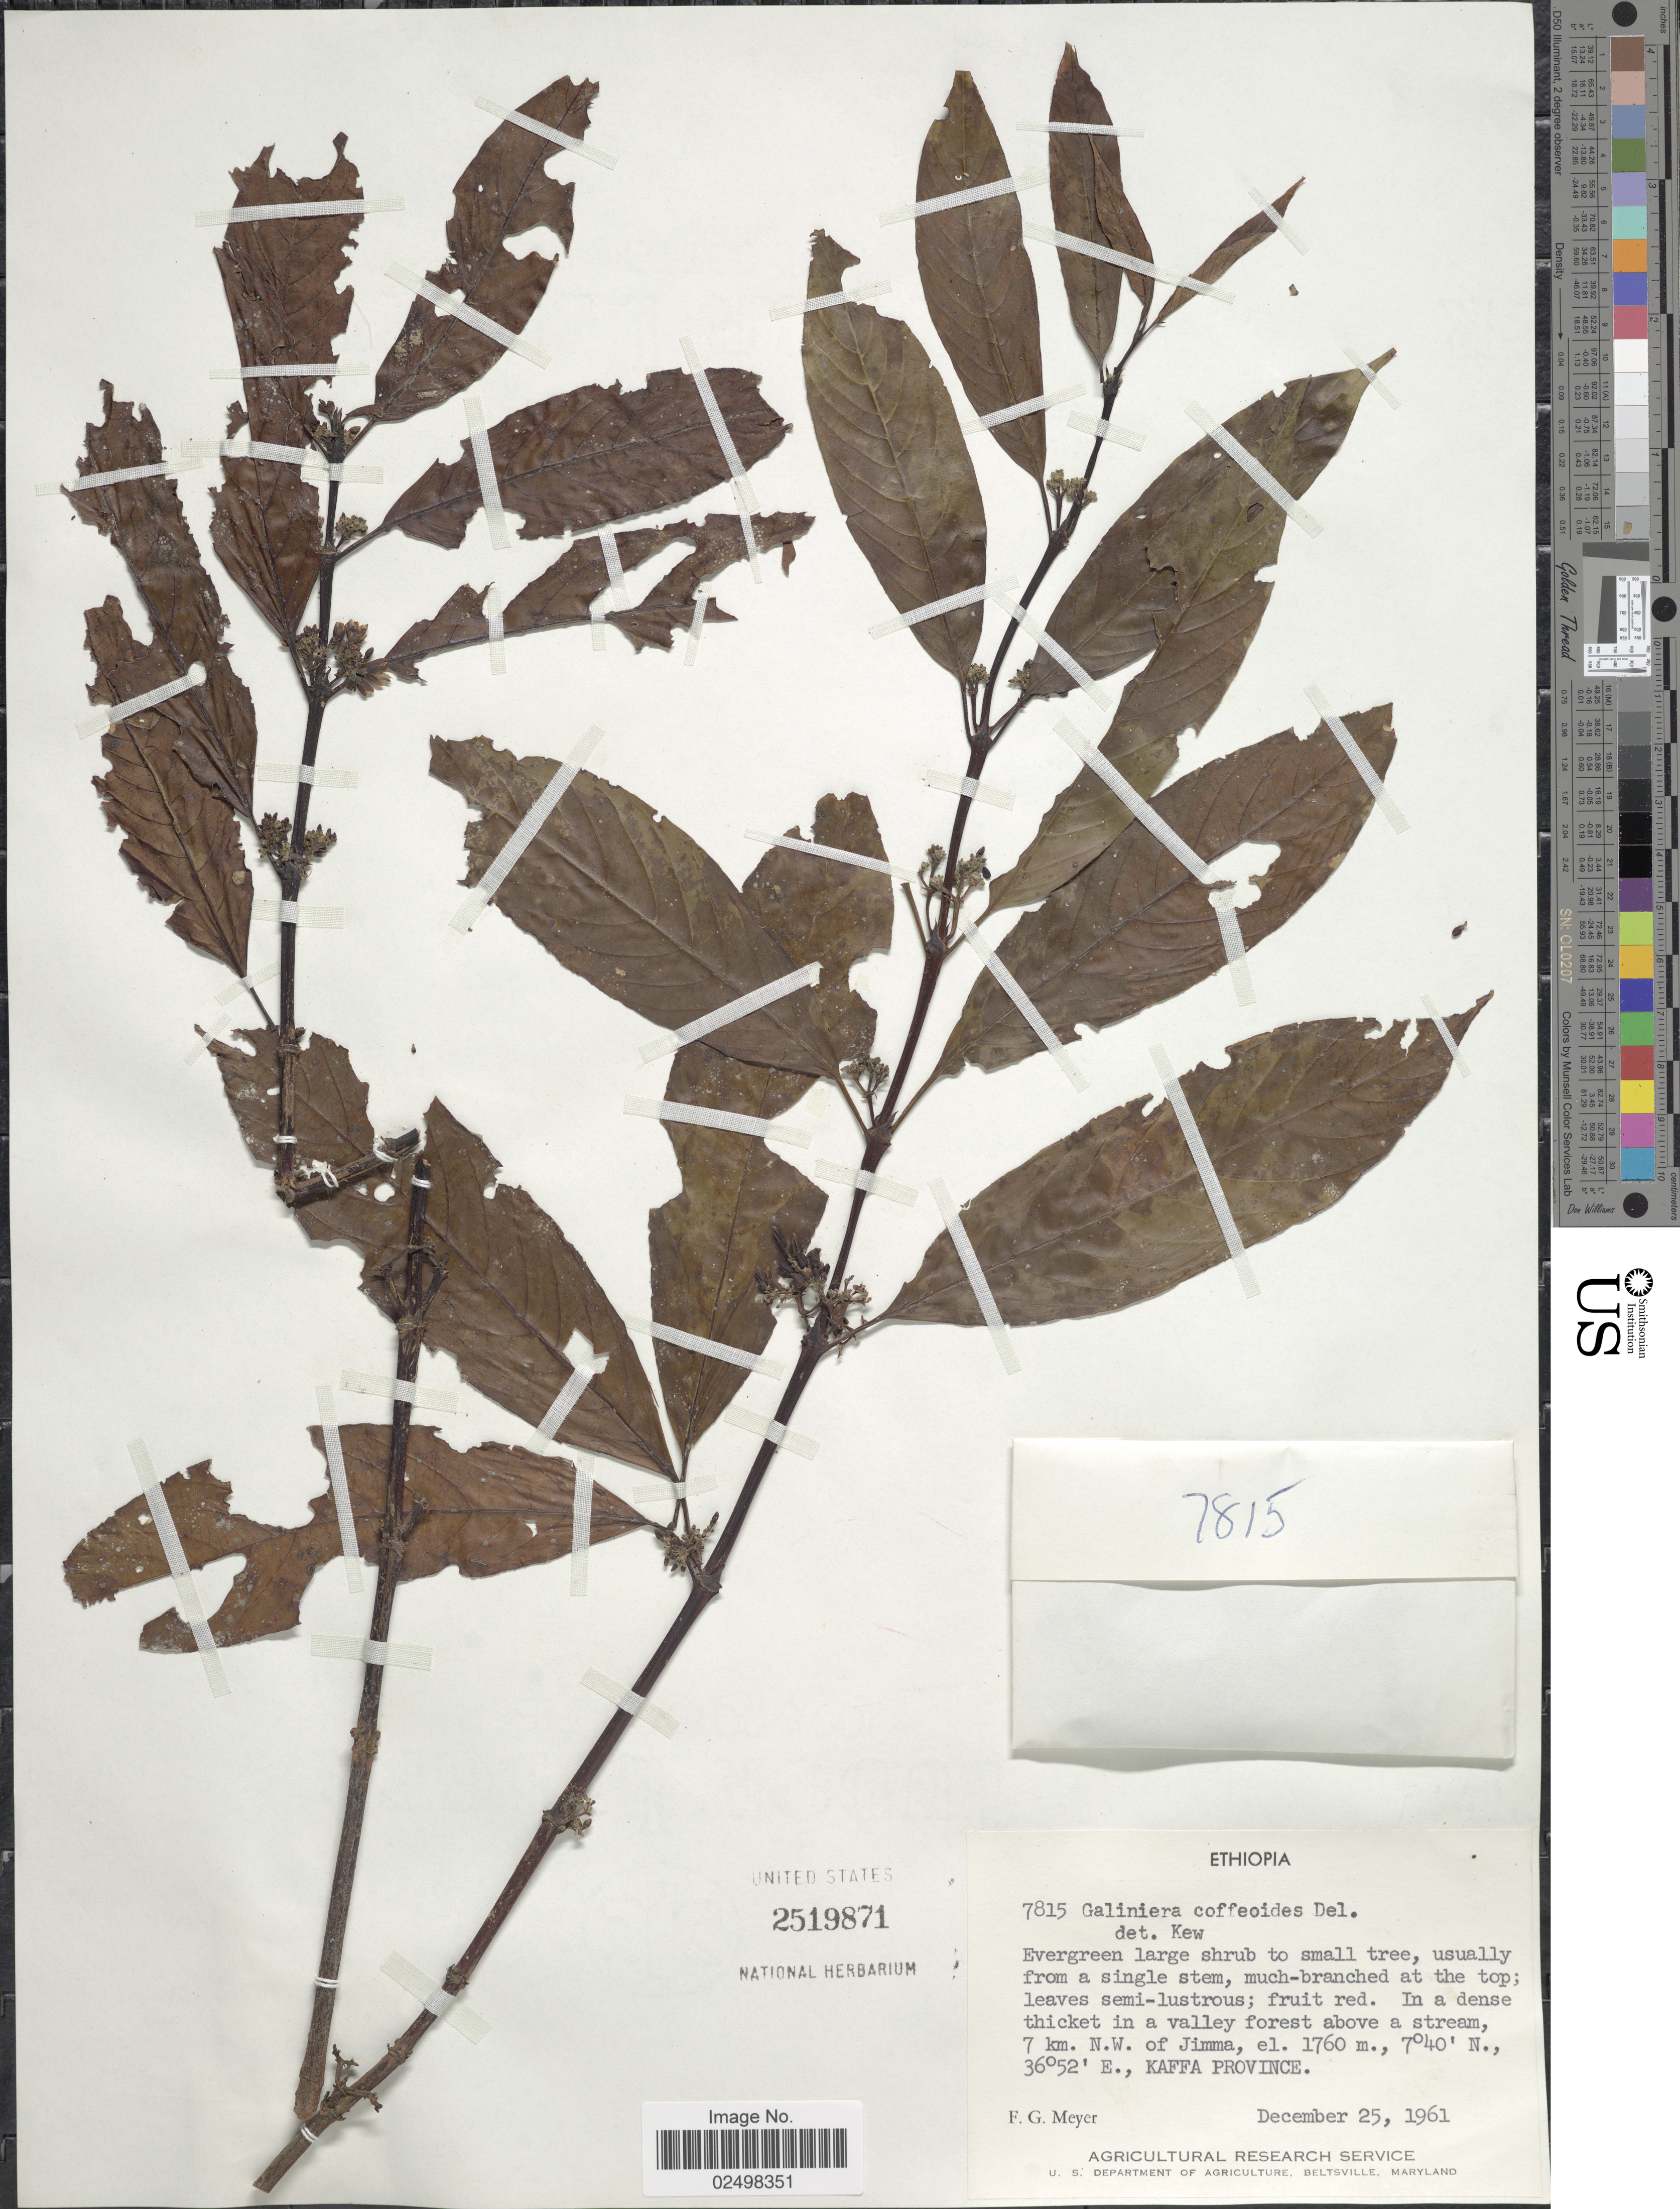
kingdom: Plantae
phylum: Tracheophyta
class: Magnoliopsida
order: Gentianales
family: Rubiaceae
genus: Galiniera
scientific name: Galiniera coffeoides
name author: Delile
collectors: F. G. Meyer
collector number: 7815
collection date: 1961-12-25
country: Ethiopia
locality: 7 km. N. W. of Jimma, Kaffa Province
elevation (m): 1760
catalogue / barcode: US 2519871